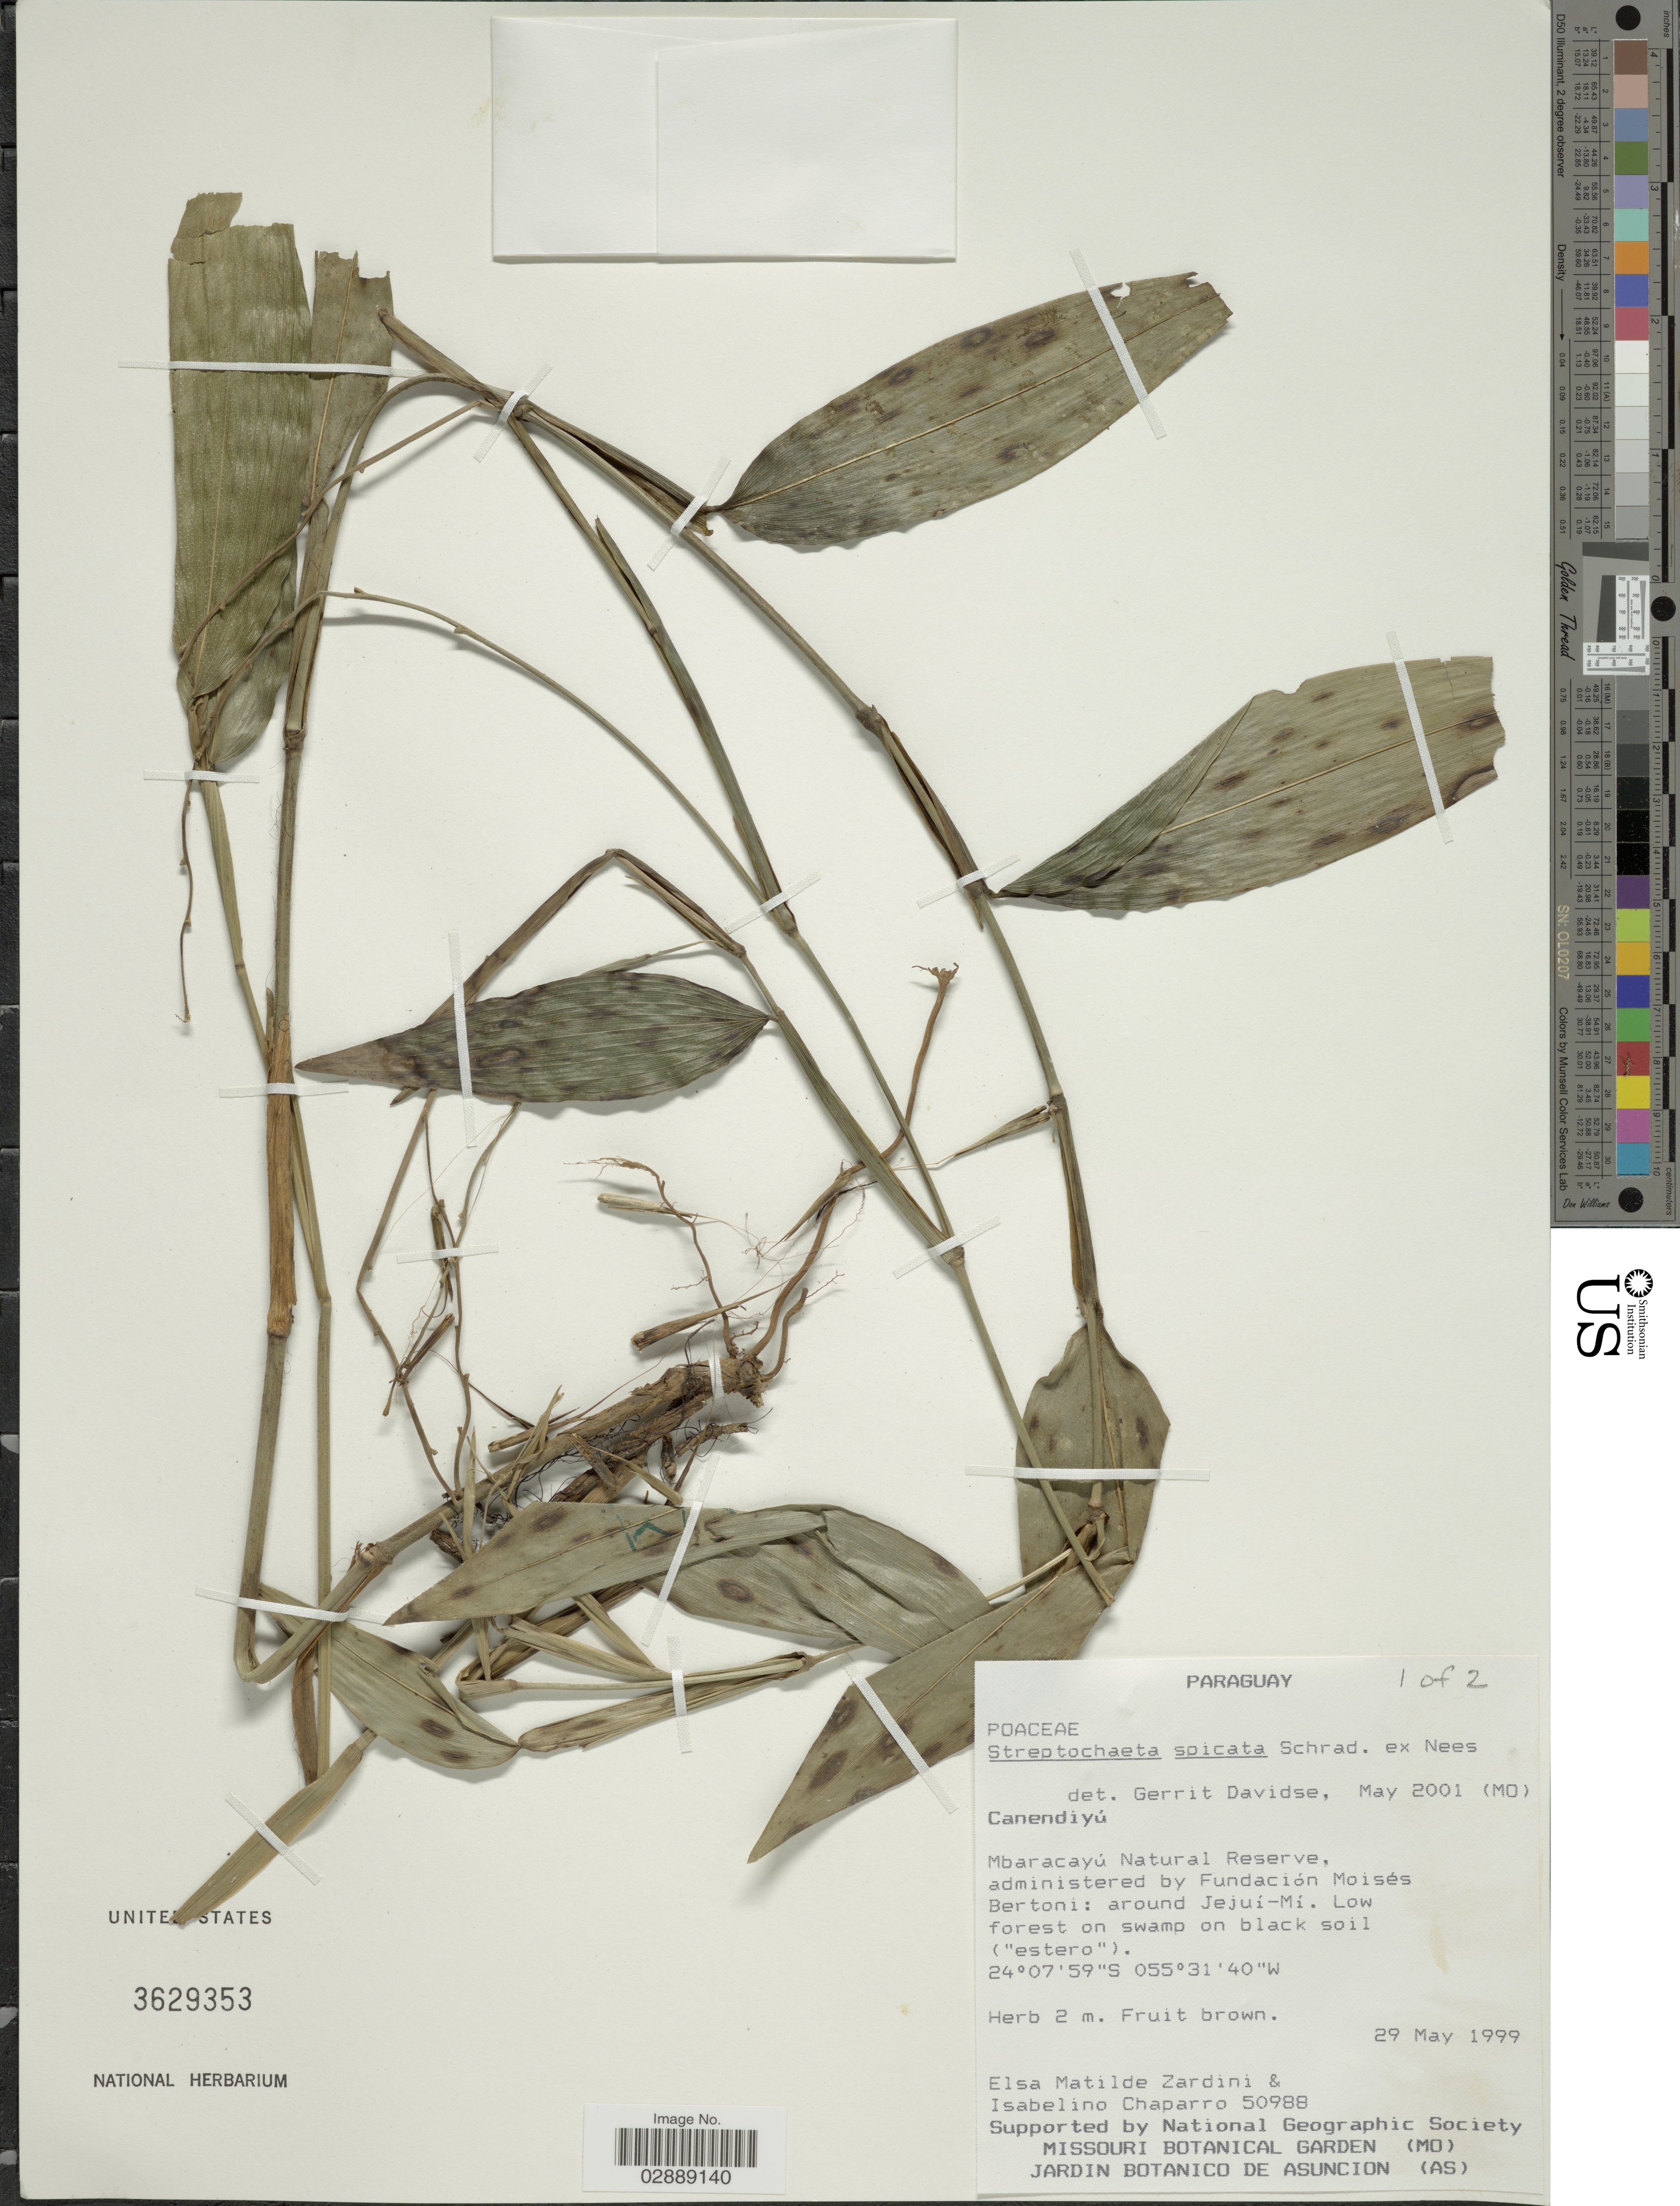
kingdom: Plantae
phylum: Tracheophyta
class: Liliopsida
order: Poales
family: Poaceae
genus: Streptochaeta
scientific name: Streptochaeta spicata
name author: Schrad. ex Nees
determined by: Davidse, Gerrit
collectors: E. M. Zardini & I. Chaparro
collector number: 50988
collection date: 1999-05-29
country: Paraguay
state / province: Canindeyú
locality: Mbaracayu Natural Reserve, administered by Fundacion Moises Bertoni: around Jejui-Mi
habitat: Low forest on swamp on black soil ("estero")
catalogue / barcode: US 3629353